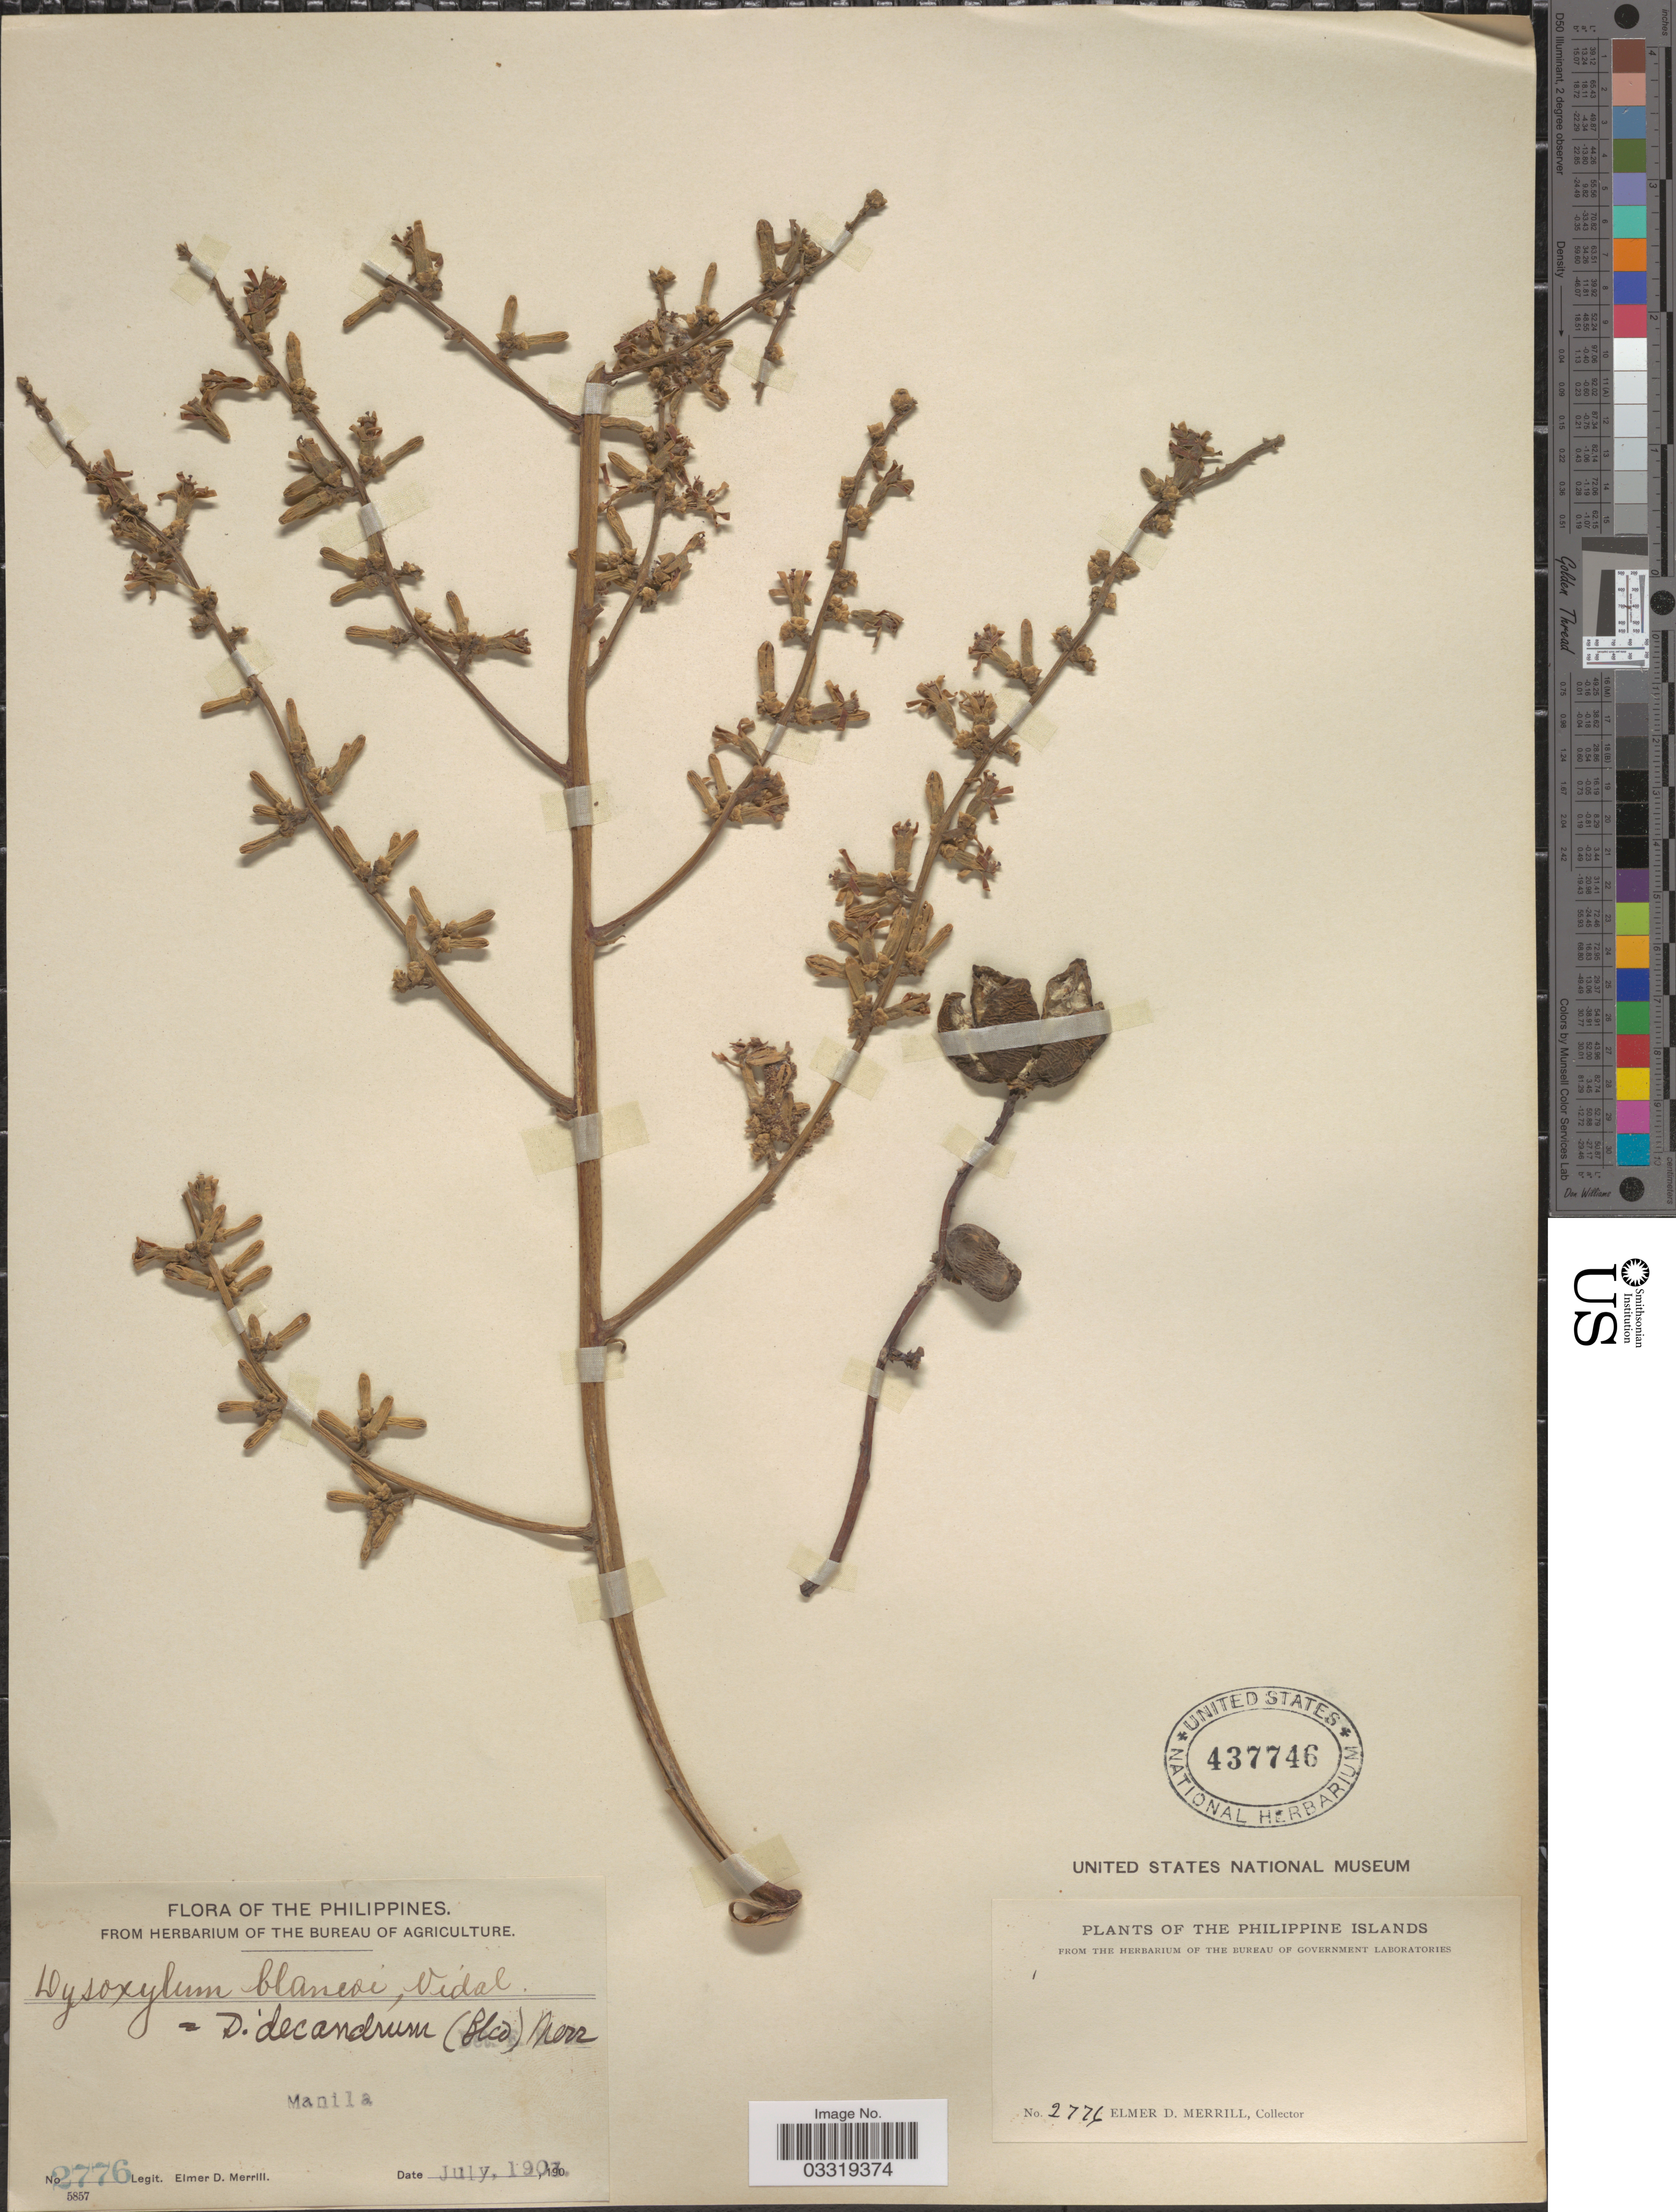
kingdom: Plantae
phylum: Tracheophyta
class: Magnoliopsida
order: Sapindales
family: Meliaceae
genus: Didymocheton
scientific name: Didymocheton gaudichaudianus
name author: A. Juss.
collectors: E. D. Merrill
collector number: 2776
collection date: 1903-07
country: Philippines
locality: Manila.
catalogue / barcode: US 437746